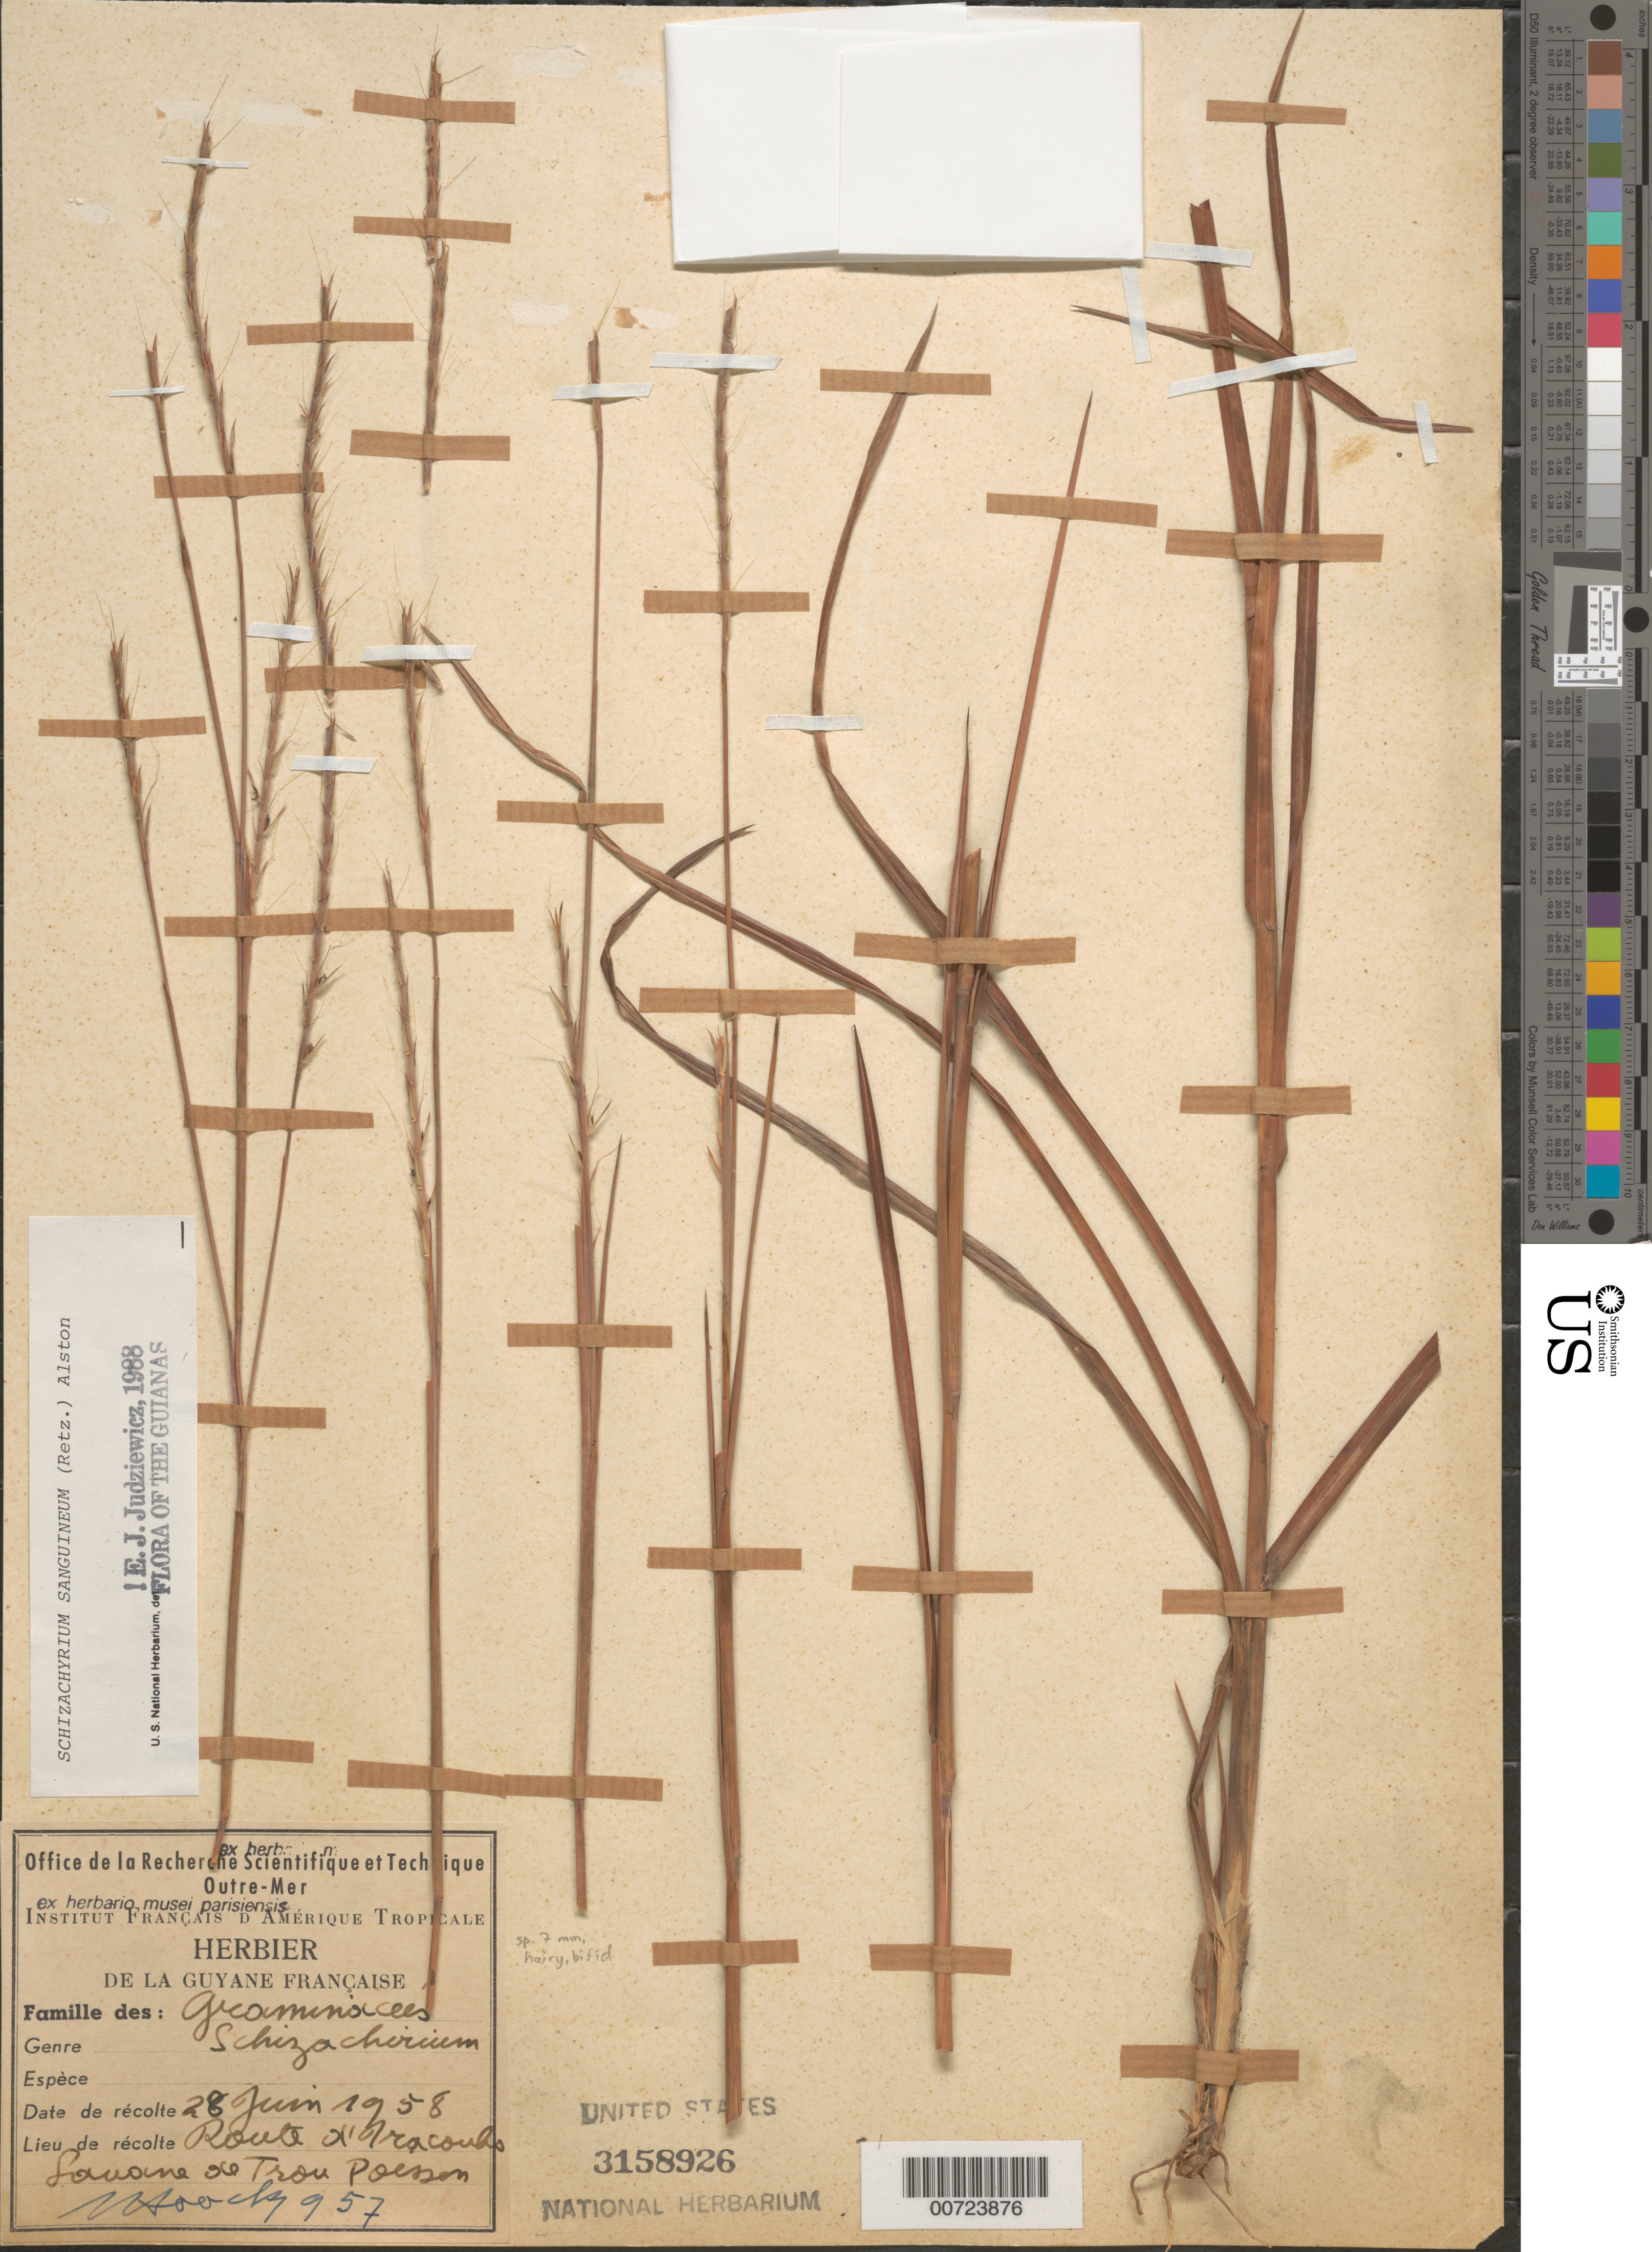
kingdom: Plantae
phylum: Tracheophyta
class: Liliopsida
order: Poales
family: Poaceae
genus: Schizachyrium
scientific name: Schizachyrium sanguineum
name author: (Retz.) Alston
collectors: J. Hoock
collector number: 957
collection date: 1958-06-28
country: French Guiana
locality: Route d'Iracoubo. Savane de Trou Poisson.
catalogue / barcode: US 3158926